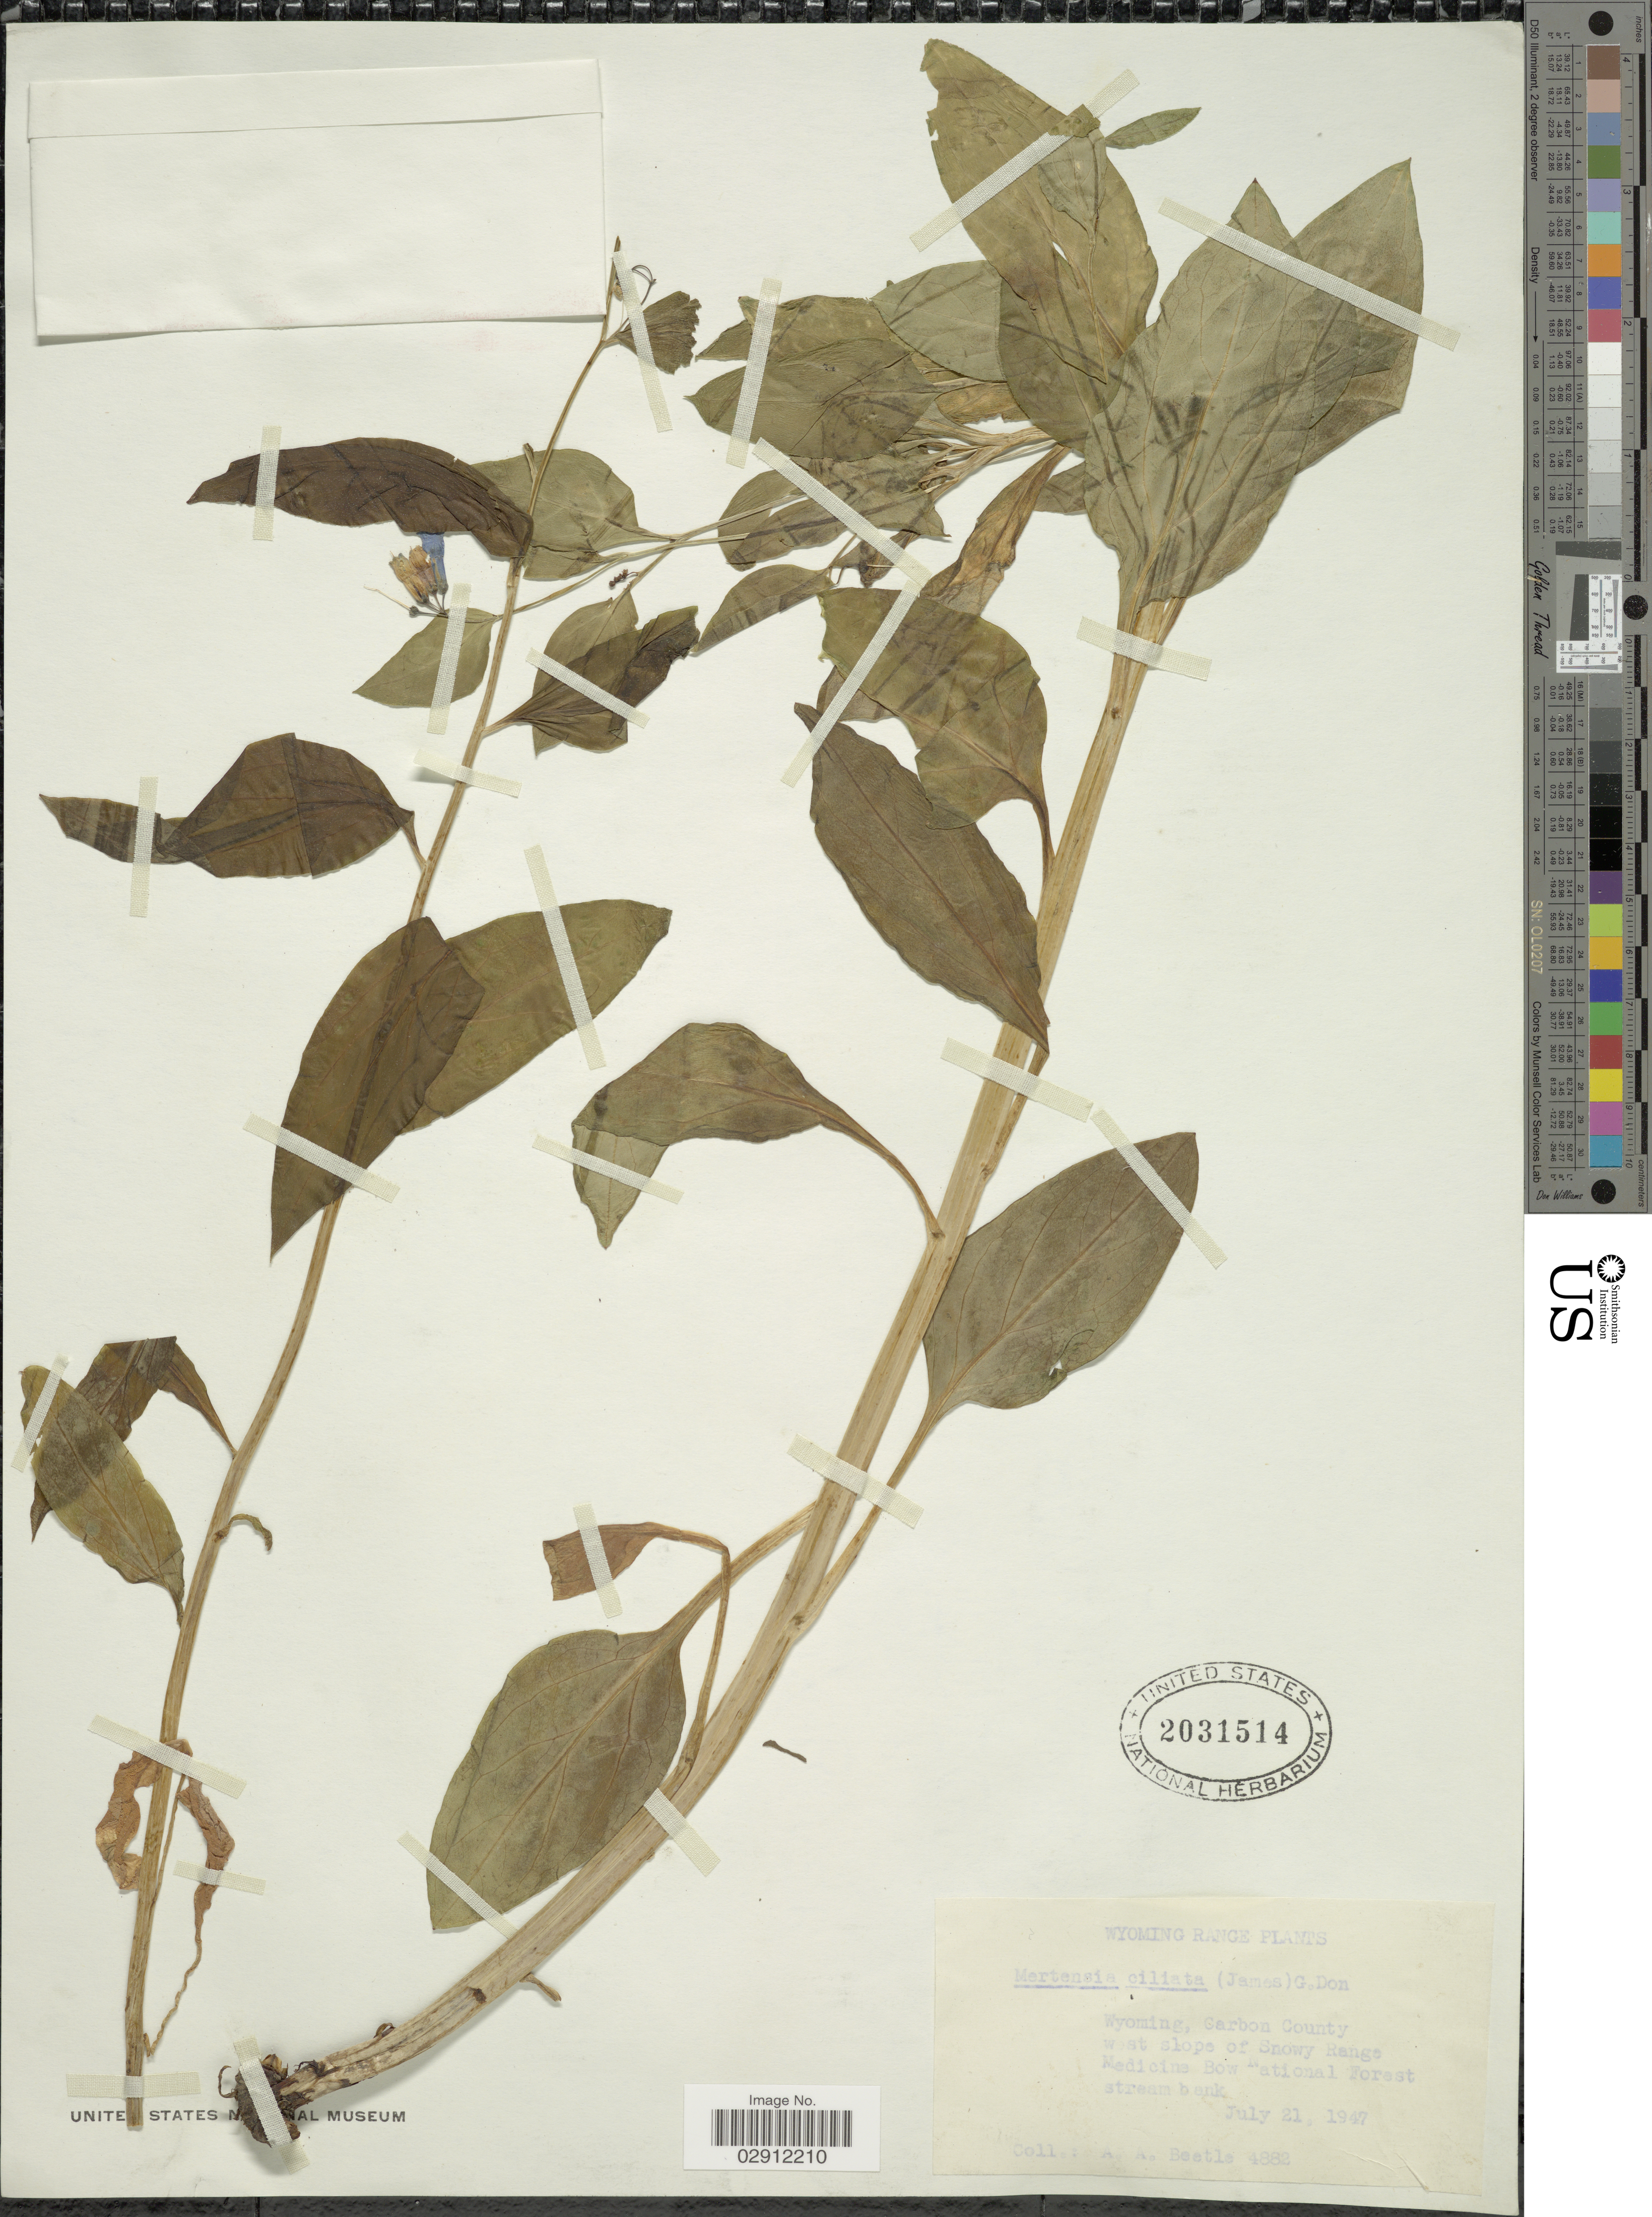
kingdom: Plantae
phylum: Tracheophyta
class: Magnoliopsida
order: Boraginales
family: Boraginaceae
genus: Mertensia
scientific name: Mertensia ciliata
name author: (James) G. Don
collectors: A. A. Beetle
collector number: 4882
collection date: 1947-07-21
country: United States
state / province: Wyoming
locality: Wyoming Range. Garbon County. West slope of Snowy Range. Medicine Bow National Forest.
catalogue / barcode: US 2031514